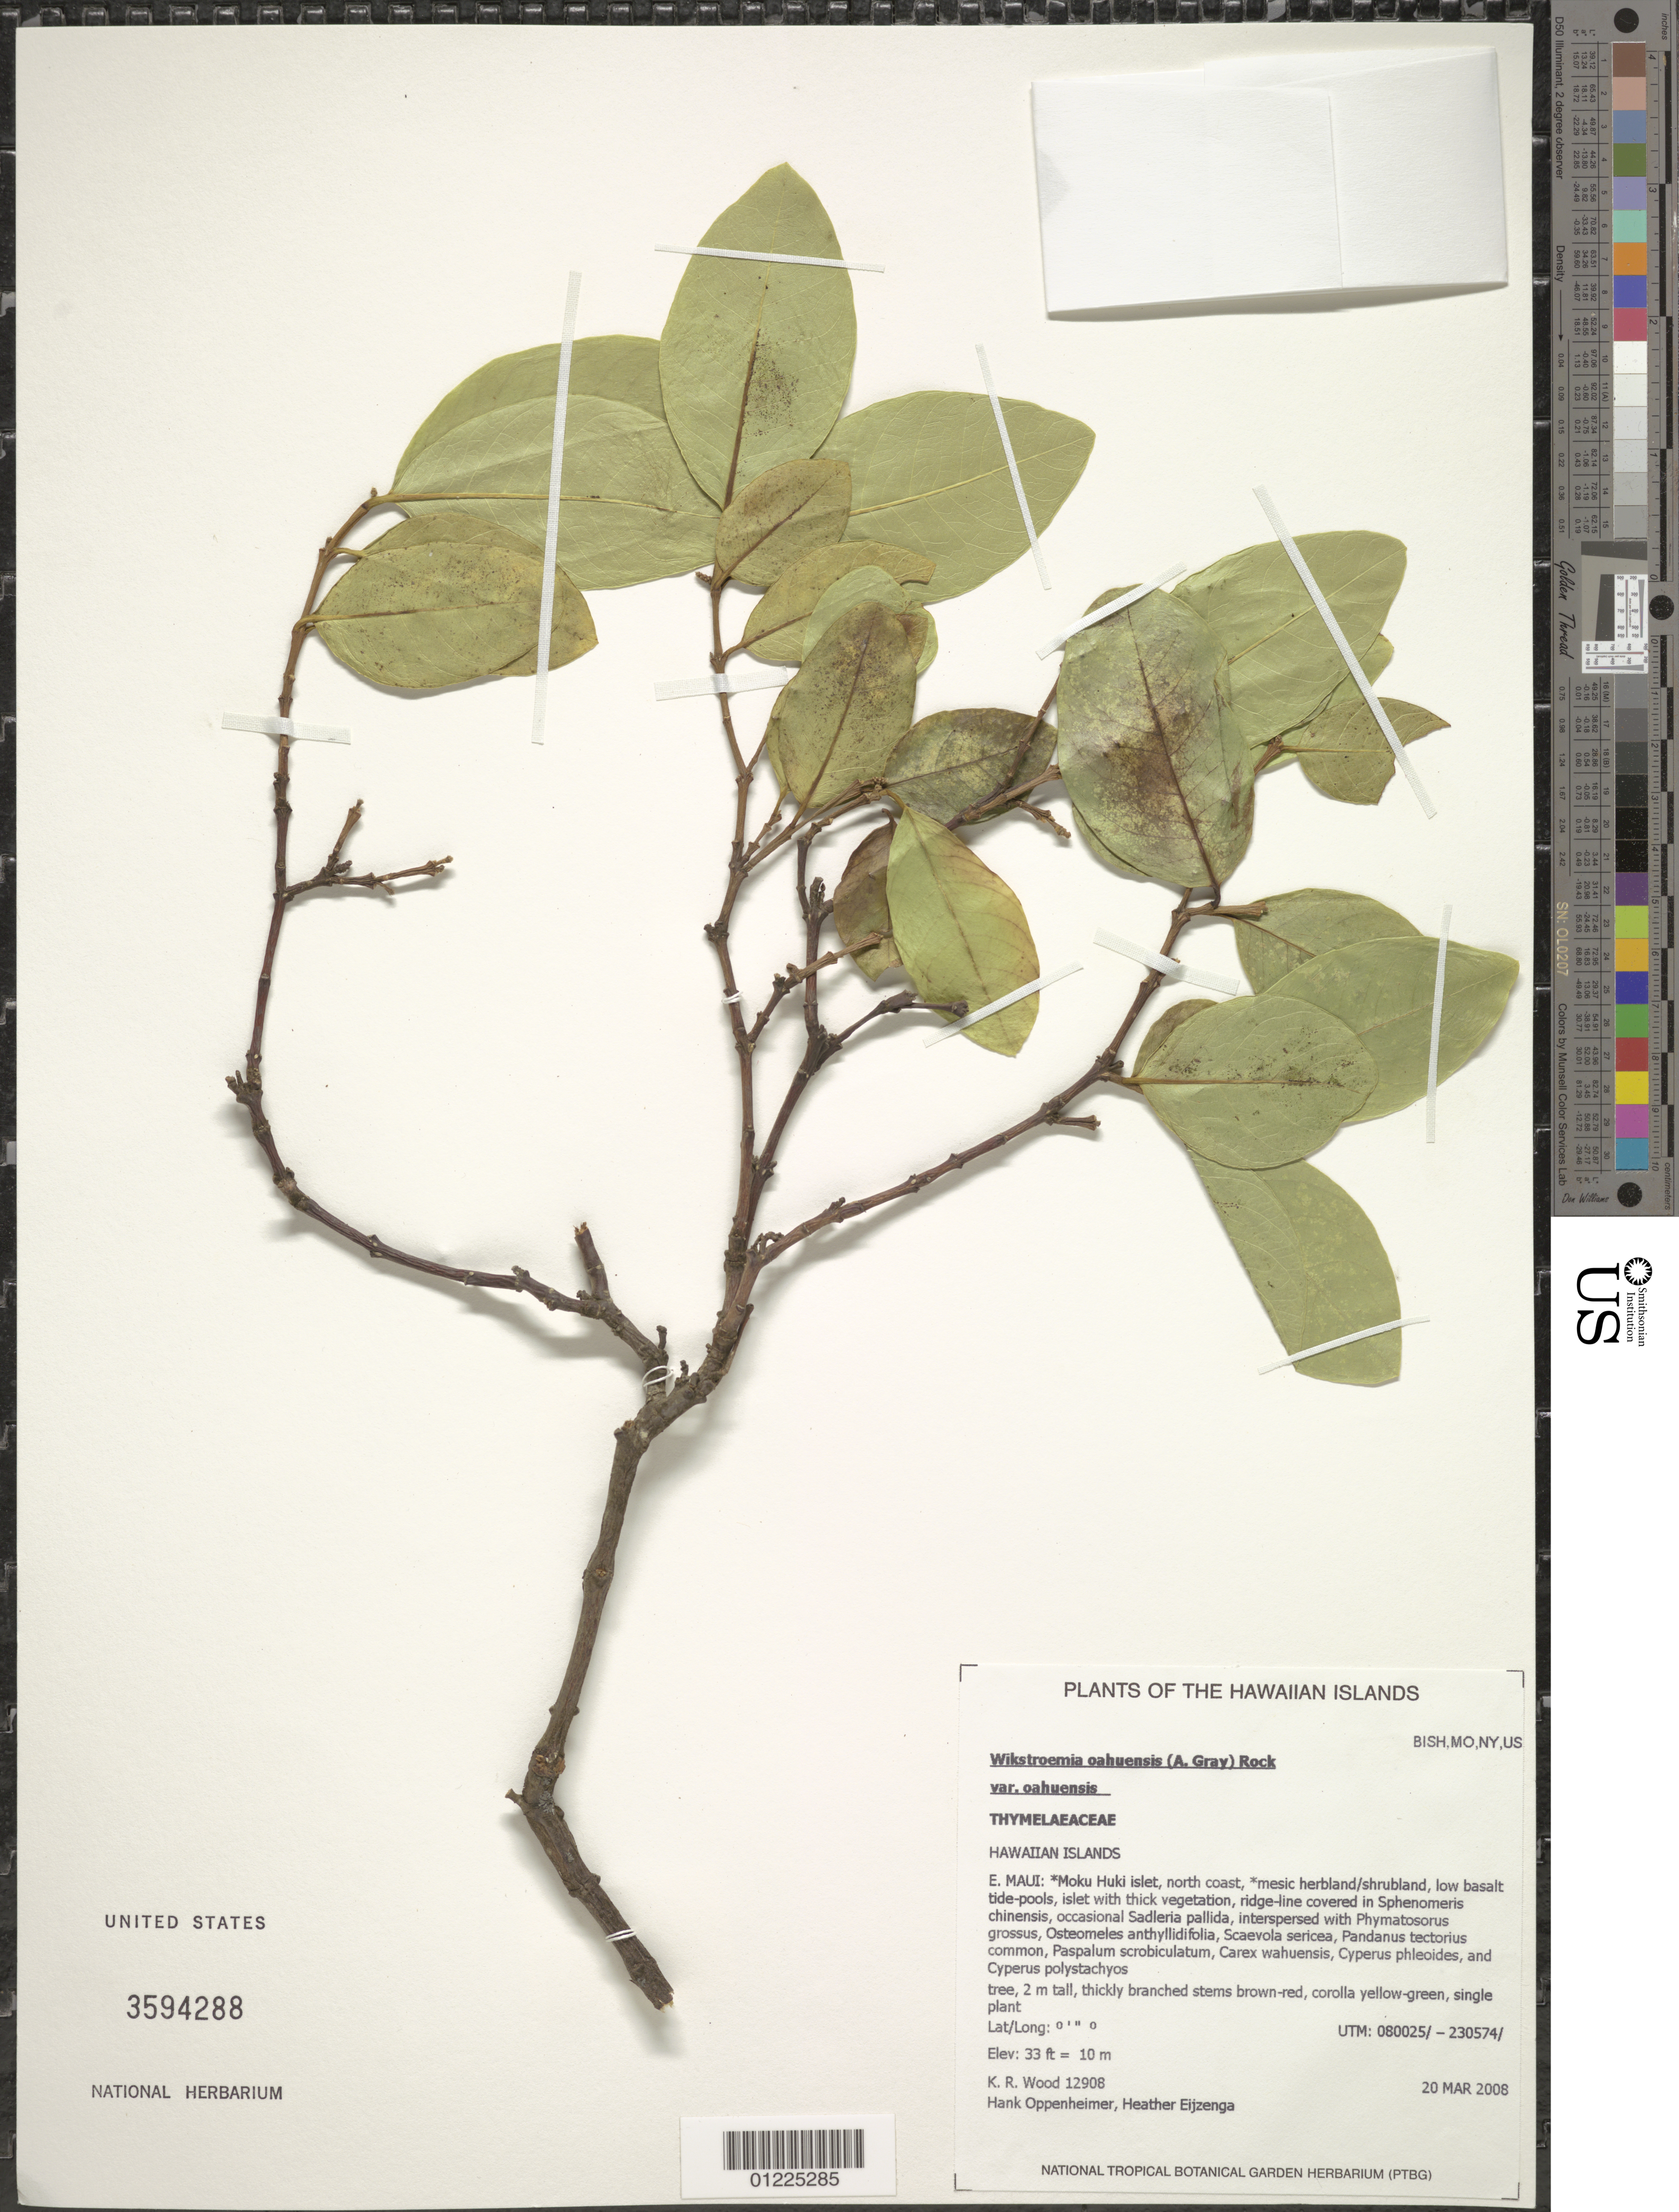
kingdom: Plantae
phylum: Tracheophyta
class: Magnoliopsida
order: Malvales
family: Thymelaeaceae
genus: Wikstroemia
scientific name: Wikstroemia oahuensis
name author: (A. Gray) Rock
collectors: K. R. Wood, H. Oppenheimer & Eijzenga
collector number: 12908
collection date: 2008-03-20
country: United States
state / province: Hawaii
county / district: Maui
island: Maui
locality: Moku Huki islet, north coast.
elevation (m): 10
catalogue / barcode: US 3594288